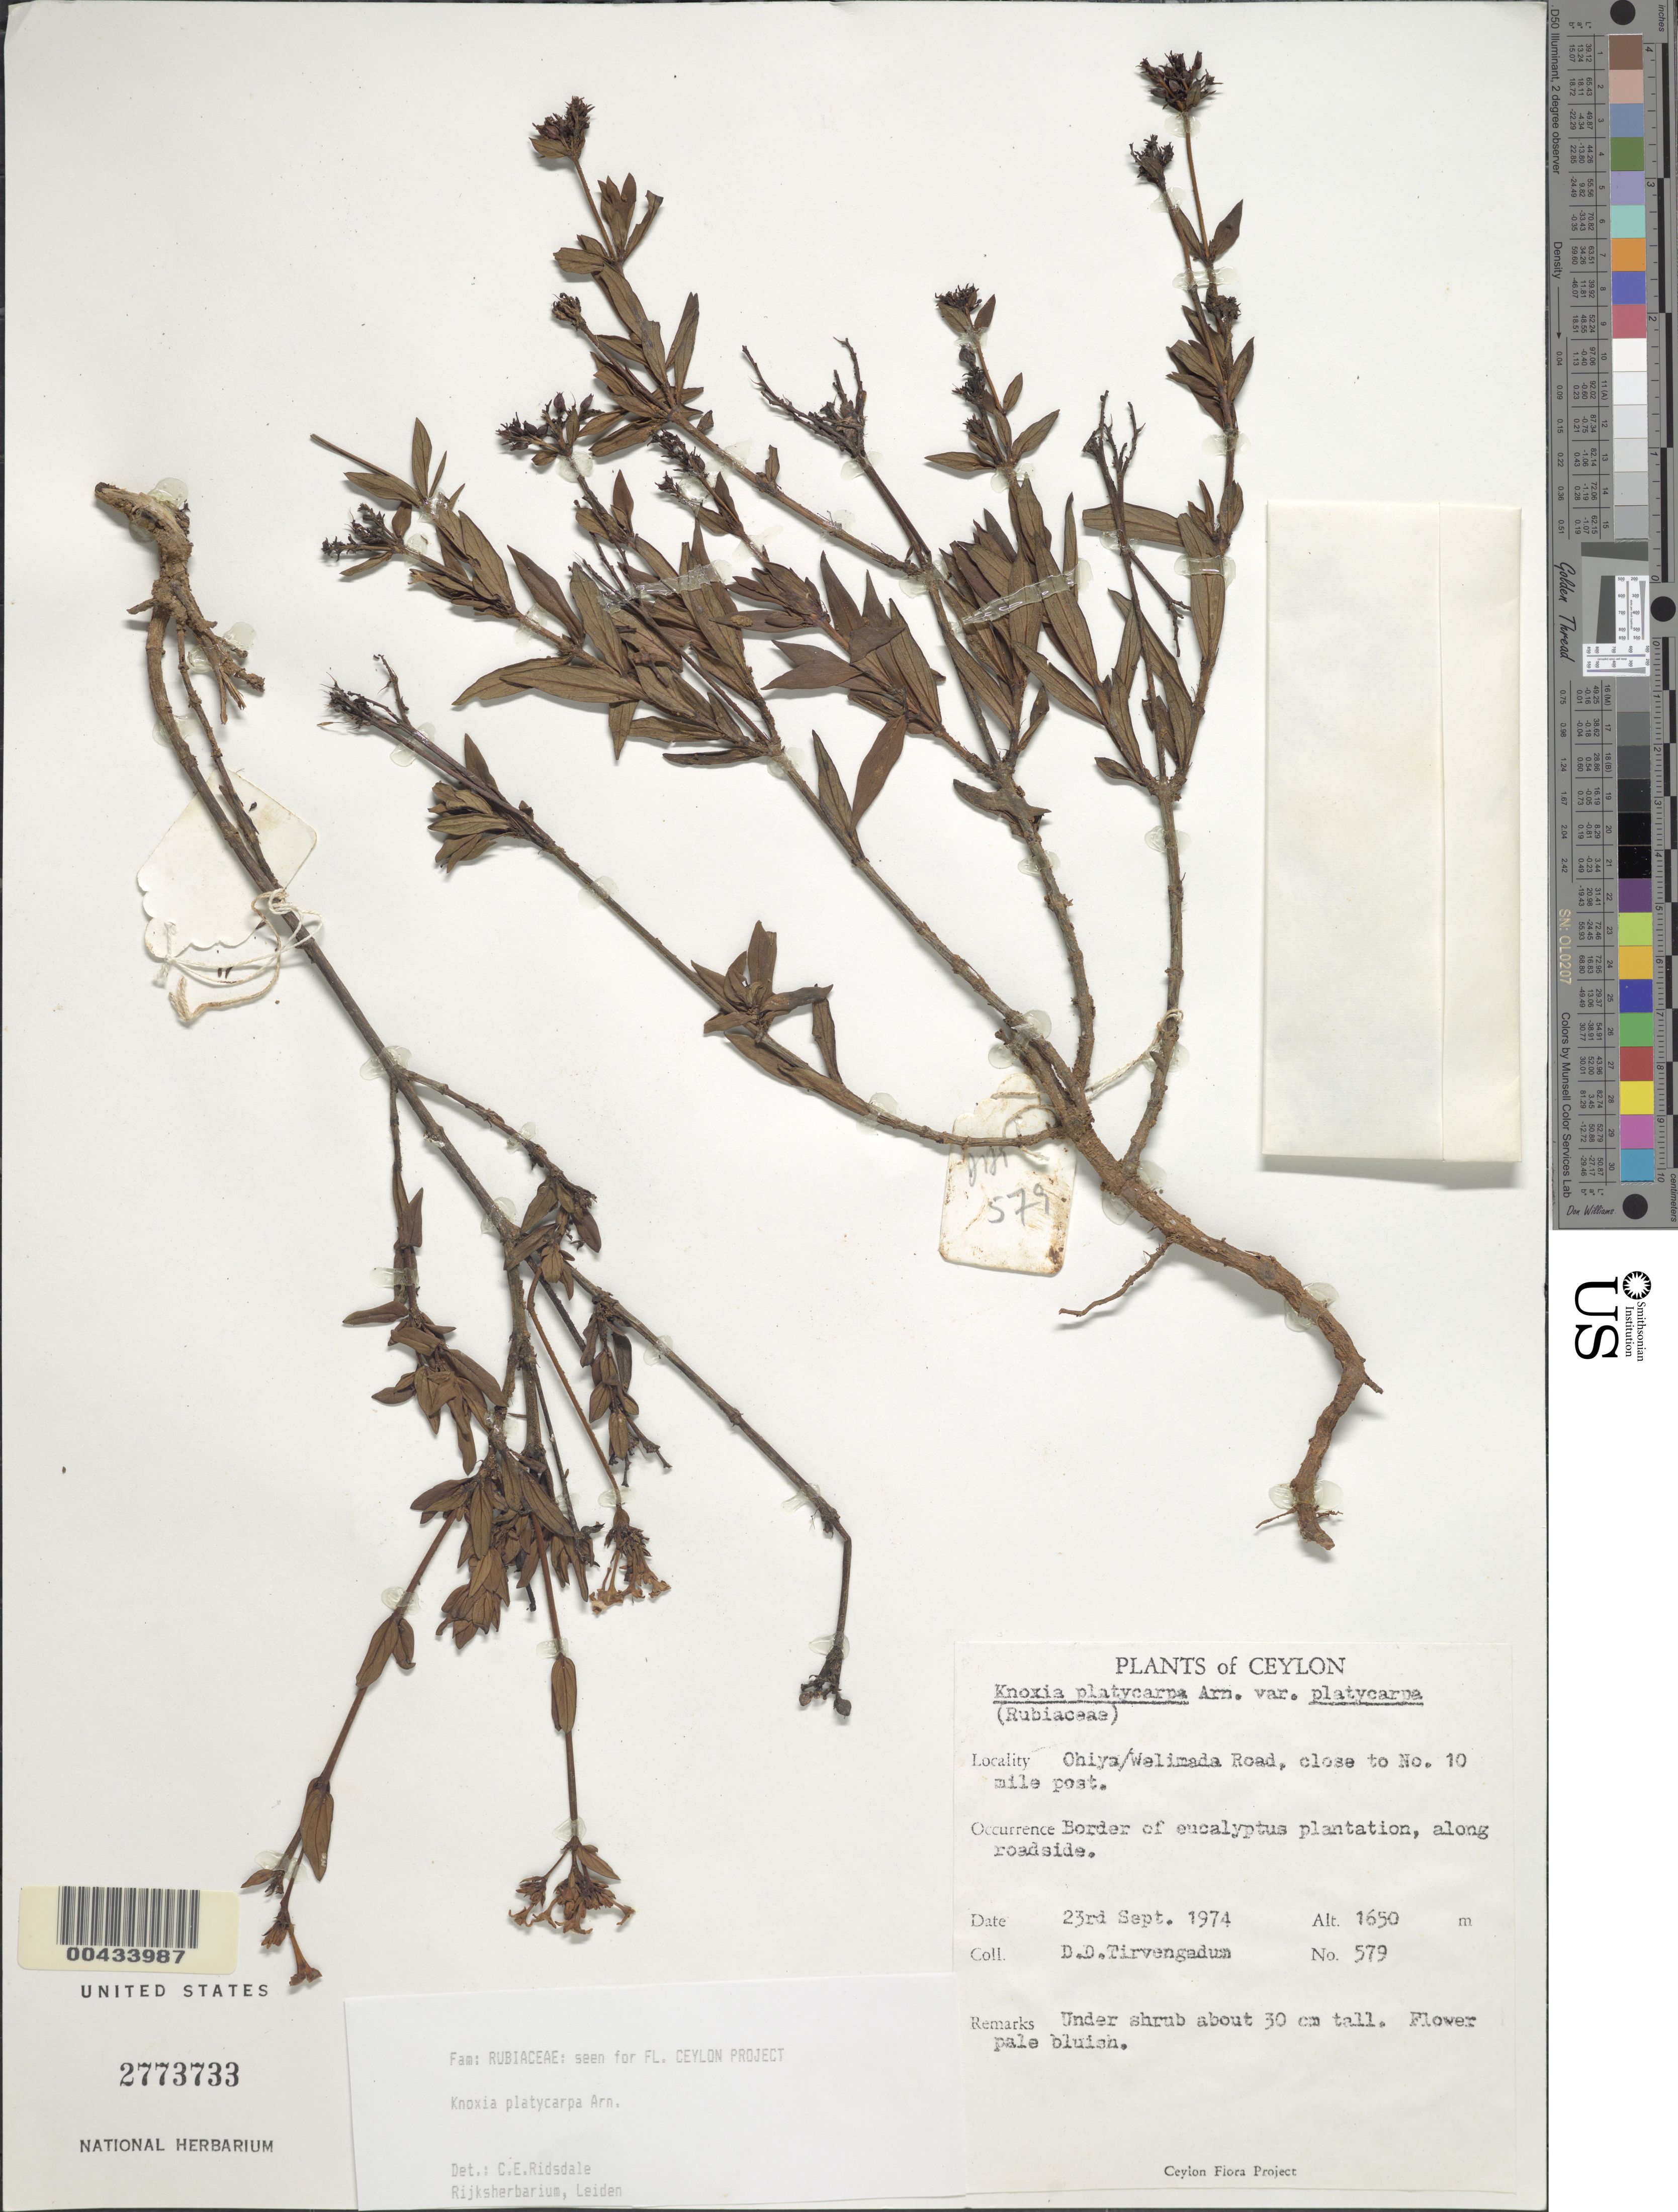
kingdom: Plantae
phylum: Tracheophyta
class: Magnoliopsida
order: Gentianales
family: Rubiaceae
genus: Knoxia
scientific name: Knoxia platycarpa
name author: Arn.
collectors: D. Tirvengadum & S. Waas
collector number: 579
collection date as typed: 23 Sep 1974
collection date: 1974-09-23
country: Sri Lanka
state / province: Uva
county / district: Badulla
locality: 10 mi post, Ohiya-Welimada Rd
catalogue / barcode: US 2773733